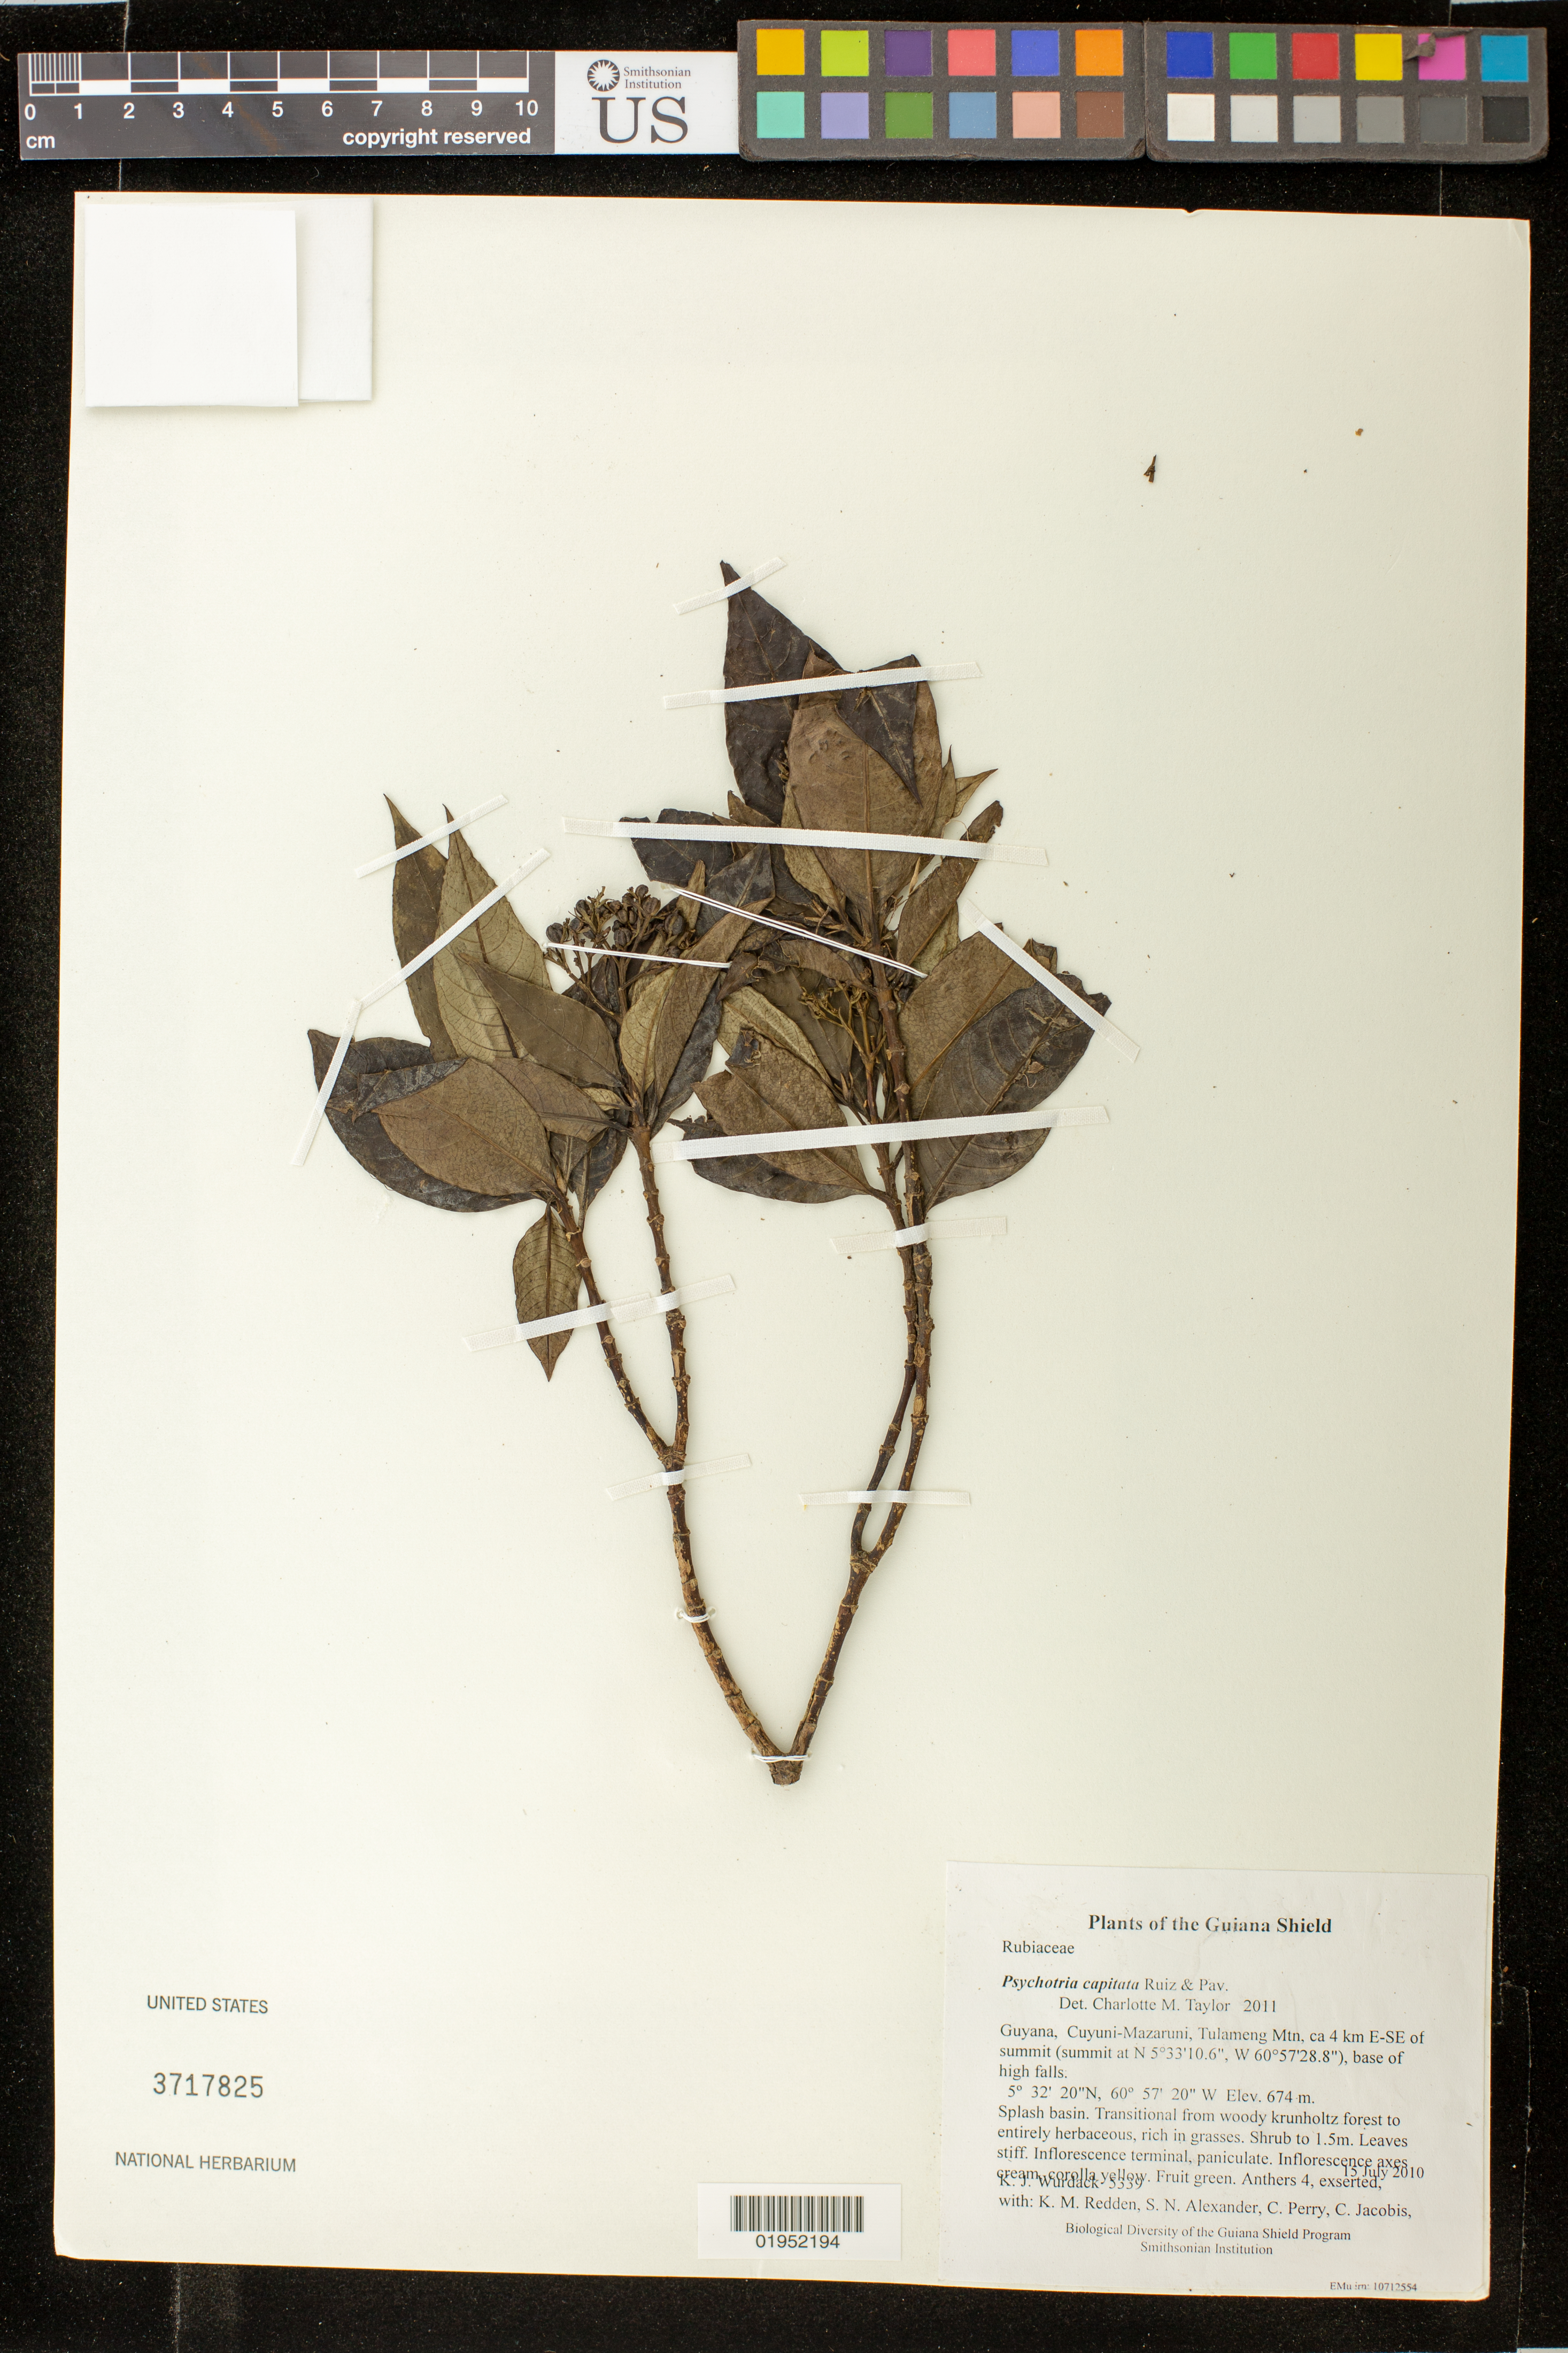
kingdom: Plantae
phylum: Tracheophyta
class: Magnoliopsida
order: Gentianales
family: Rubiaceae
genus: Palicourea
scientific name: Palicourea violacea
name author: (Aubl.) A. Rich.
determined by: Kirkbride, J. H., Jr.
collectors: K. Wurdack, K. M. Redden, S. N. Alexander, C. Perry, C. Jacobis, D. Hunter, V. Roland & H. Hunter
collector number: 5339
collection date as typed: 15 July 2010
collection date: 2010-07-15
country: Guyana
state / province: Cuyuni-Mazaruni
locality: Tulameng Mtn, ca 4 km E-SE of summit (summit at N 5°33'10.6", W 60°57'28.8"), base of high falls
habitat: Splash basin. Transitional from woody krunholtz forest to entirely herbaceous, rich in grasses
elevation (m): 674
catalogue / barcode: US 3717825